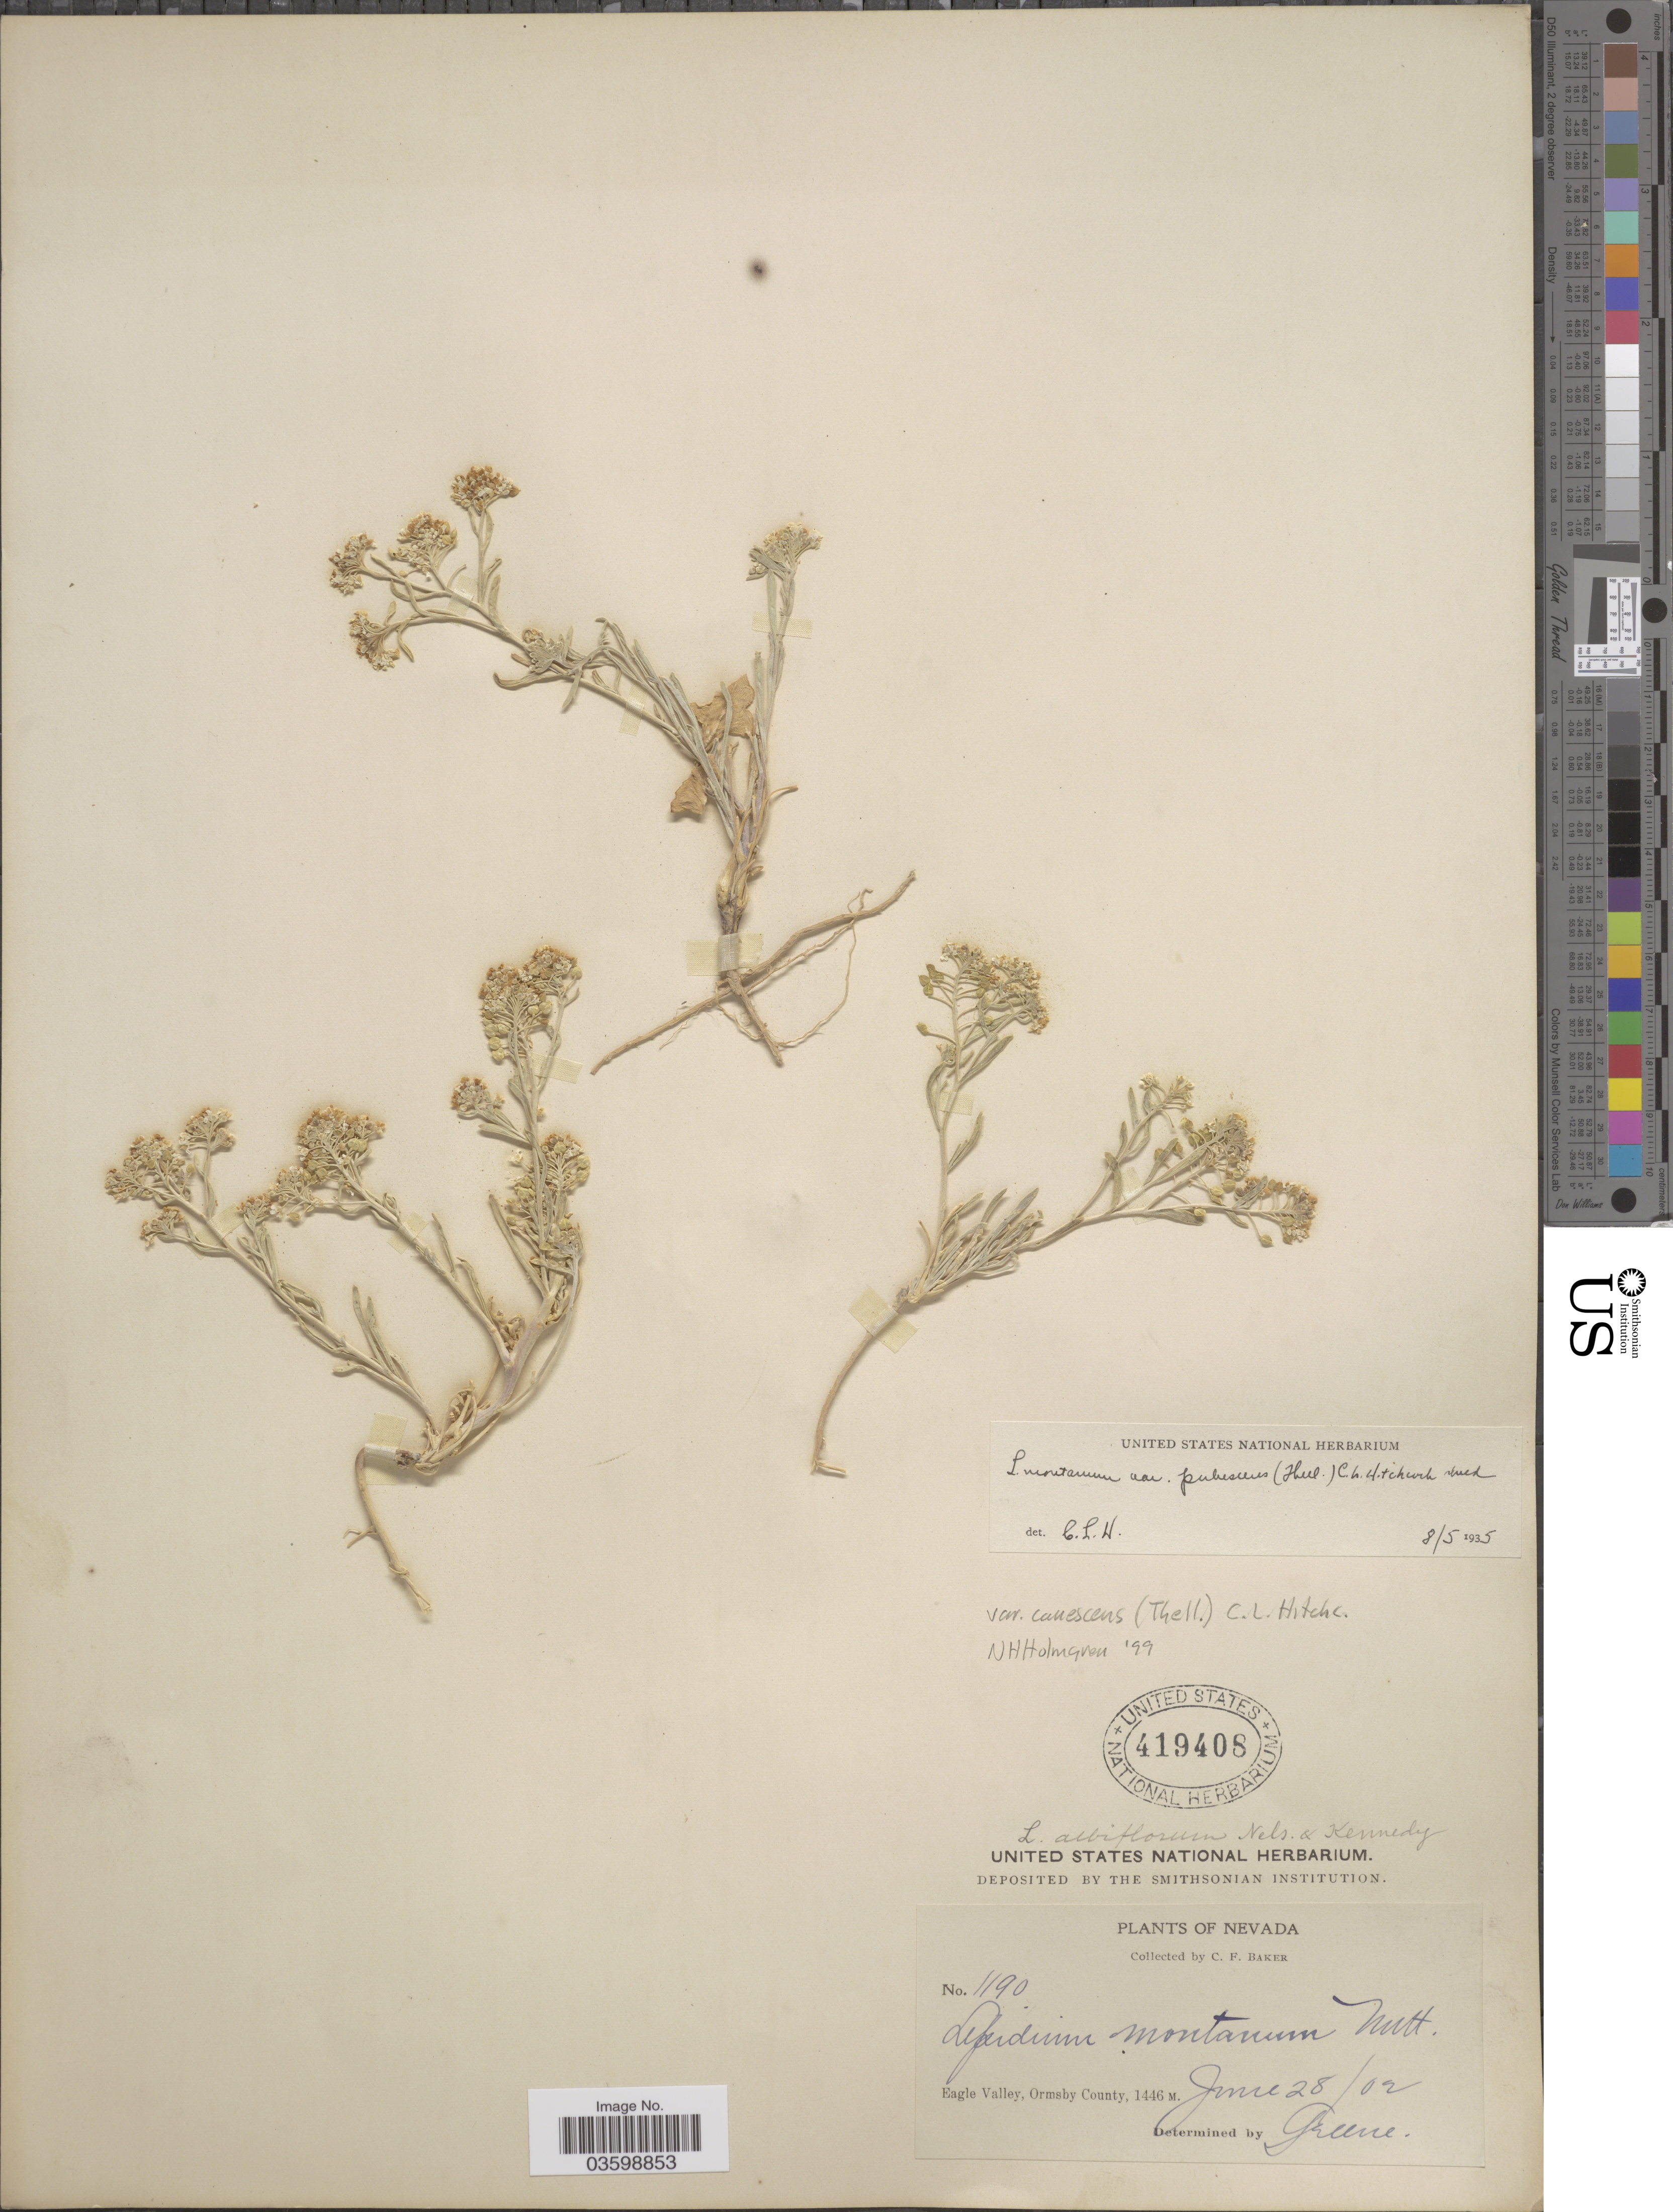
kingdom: Plantae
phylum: Tracheophyta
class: Magnoliopsida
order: Brassicales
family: Brassicaceae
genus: Lepidium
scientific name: Lepidium montanum var. canescens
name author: C.L. Hitchc.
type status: Isotype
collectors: C. F. Baker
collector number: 1190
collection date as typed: Transcribed d/m/y: 28/6/2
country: United States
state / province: Nevada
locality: Eagle Valley, Ormsby County.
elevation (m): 1446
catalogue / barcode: US 419408